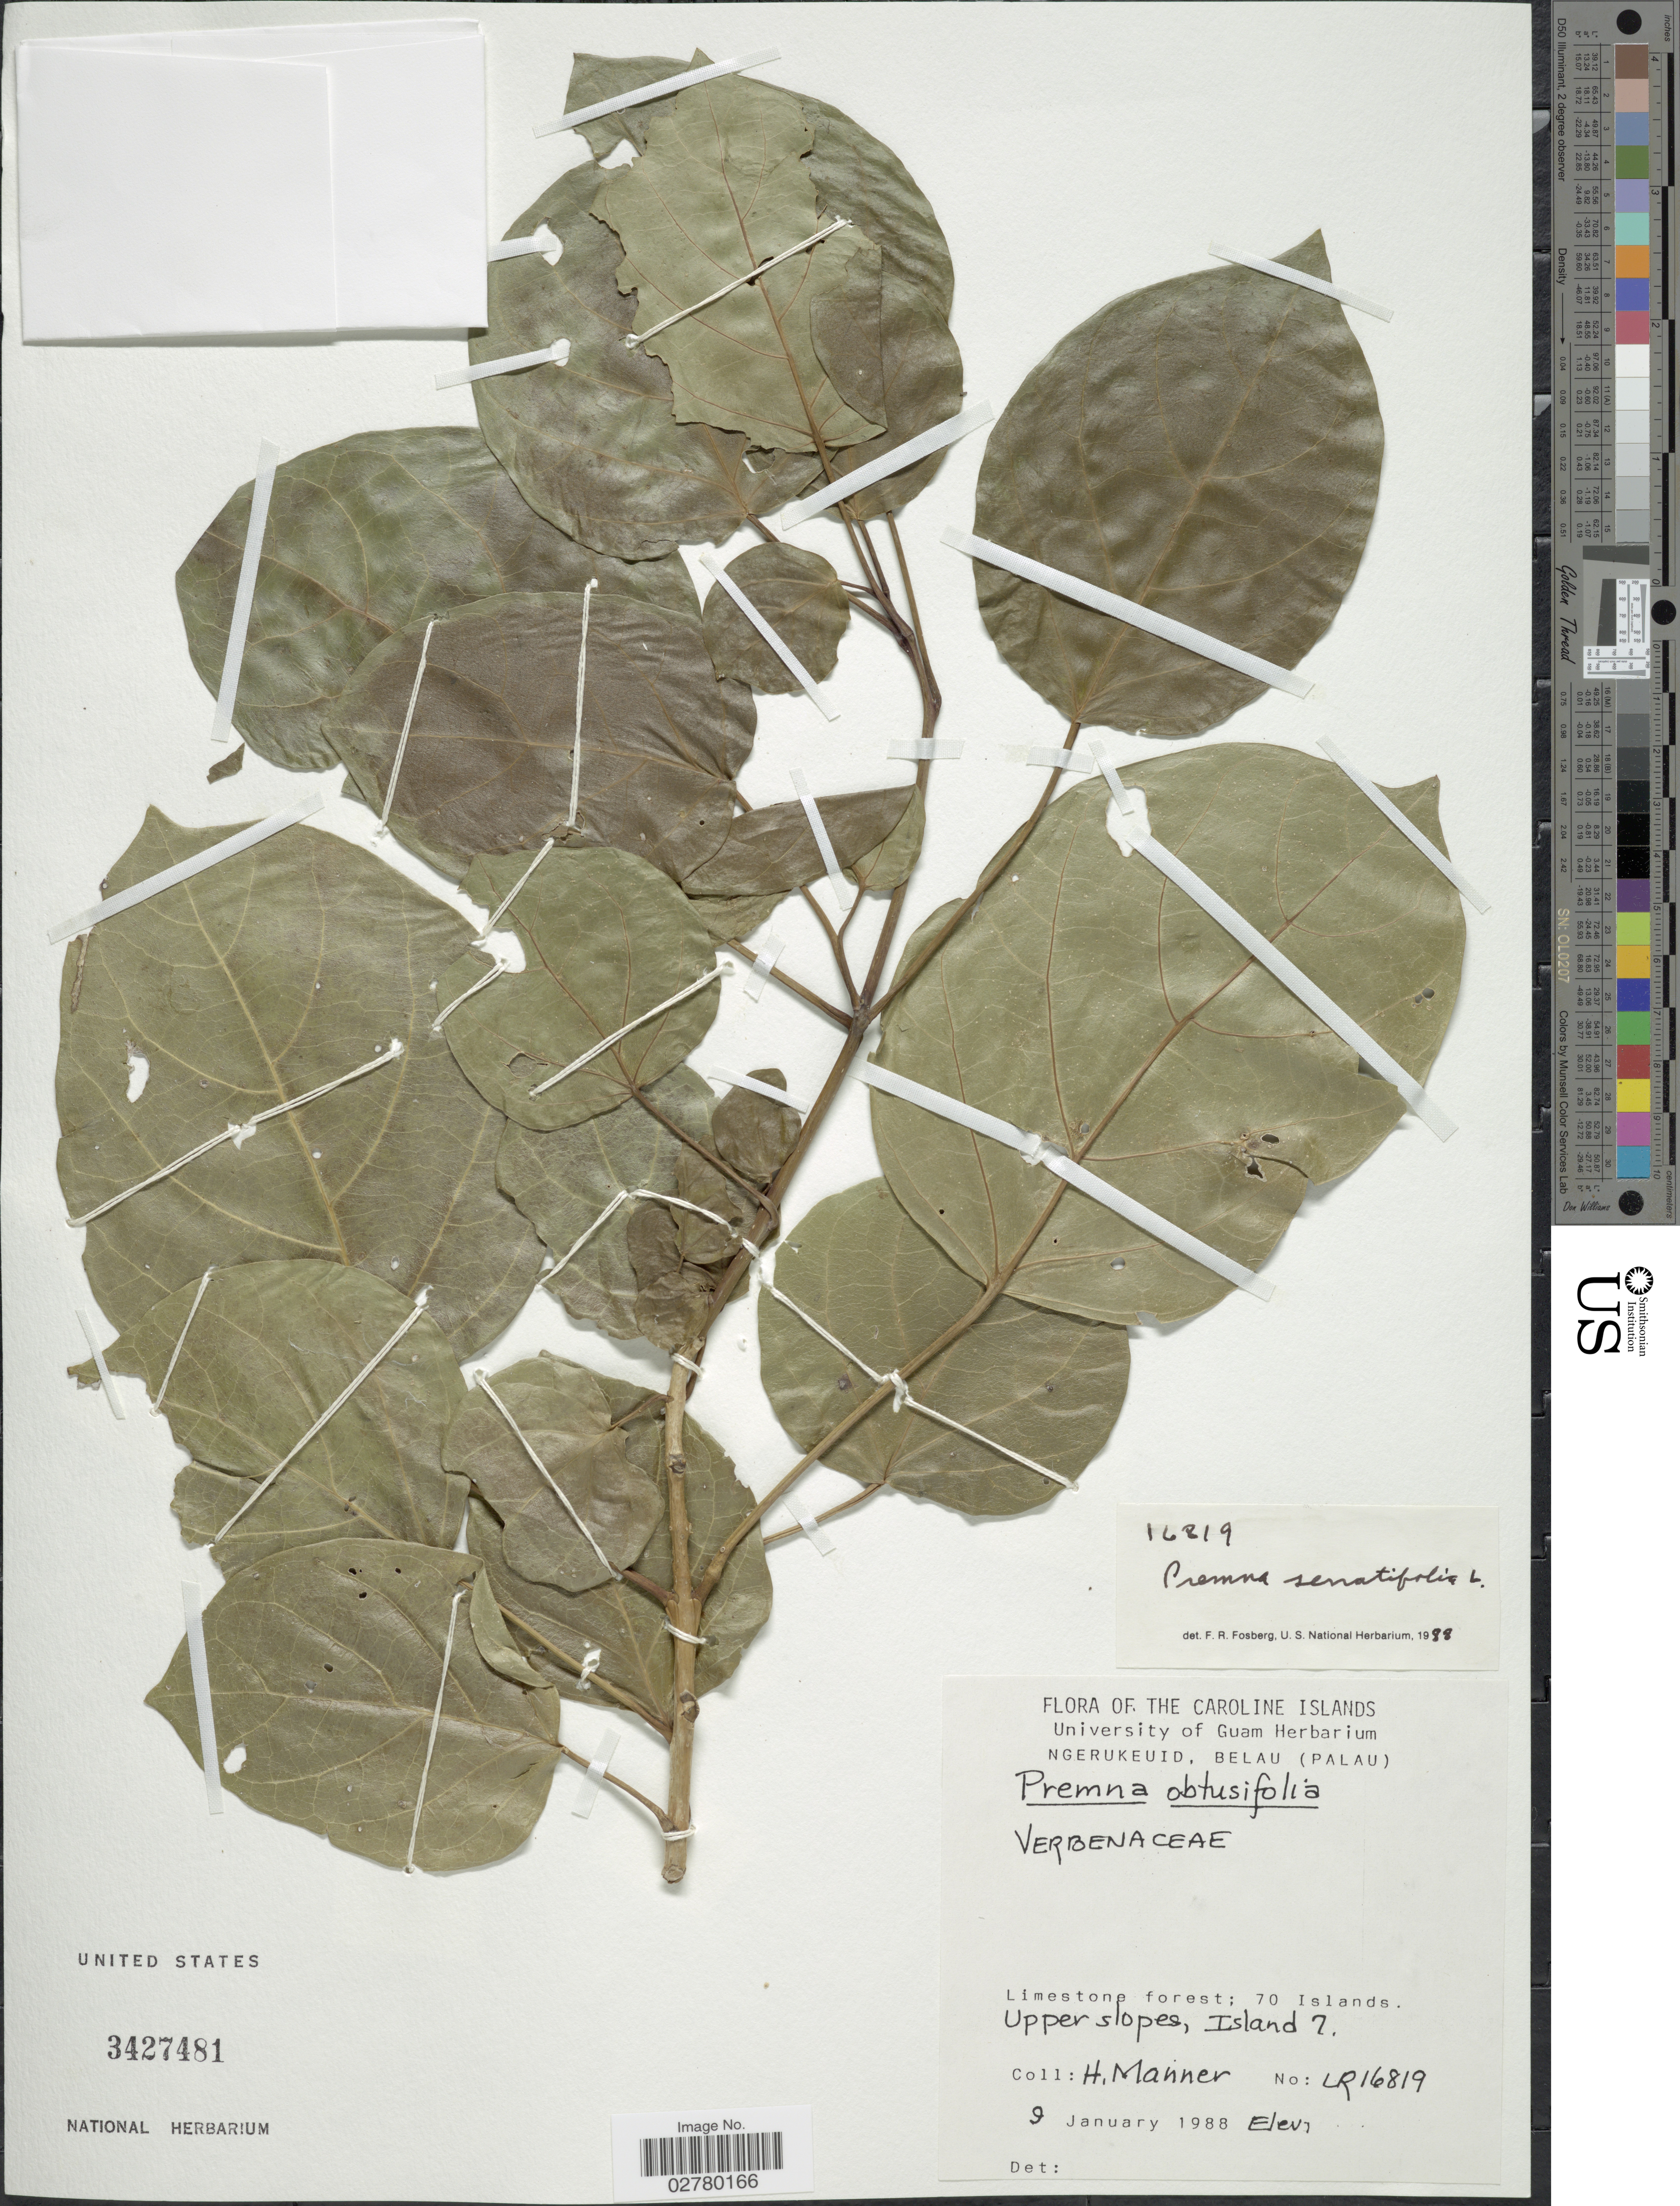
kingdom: Plantae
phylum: Tracheophyta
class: Magnoliopsida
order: Lamiales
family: Lamiaceae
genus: Premna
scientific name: Premna serratifolia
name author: L.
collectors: H. Manner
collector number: LR16819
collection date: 1988-01-09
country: Palau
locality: Caroline Islands. Ngerukeuid, Belau (Palau). Limestone forest; 70 Islands. Upper slopes, Island 7.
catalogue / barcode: US 3427481